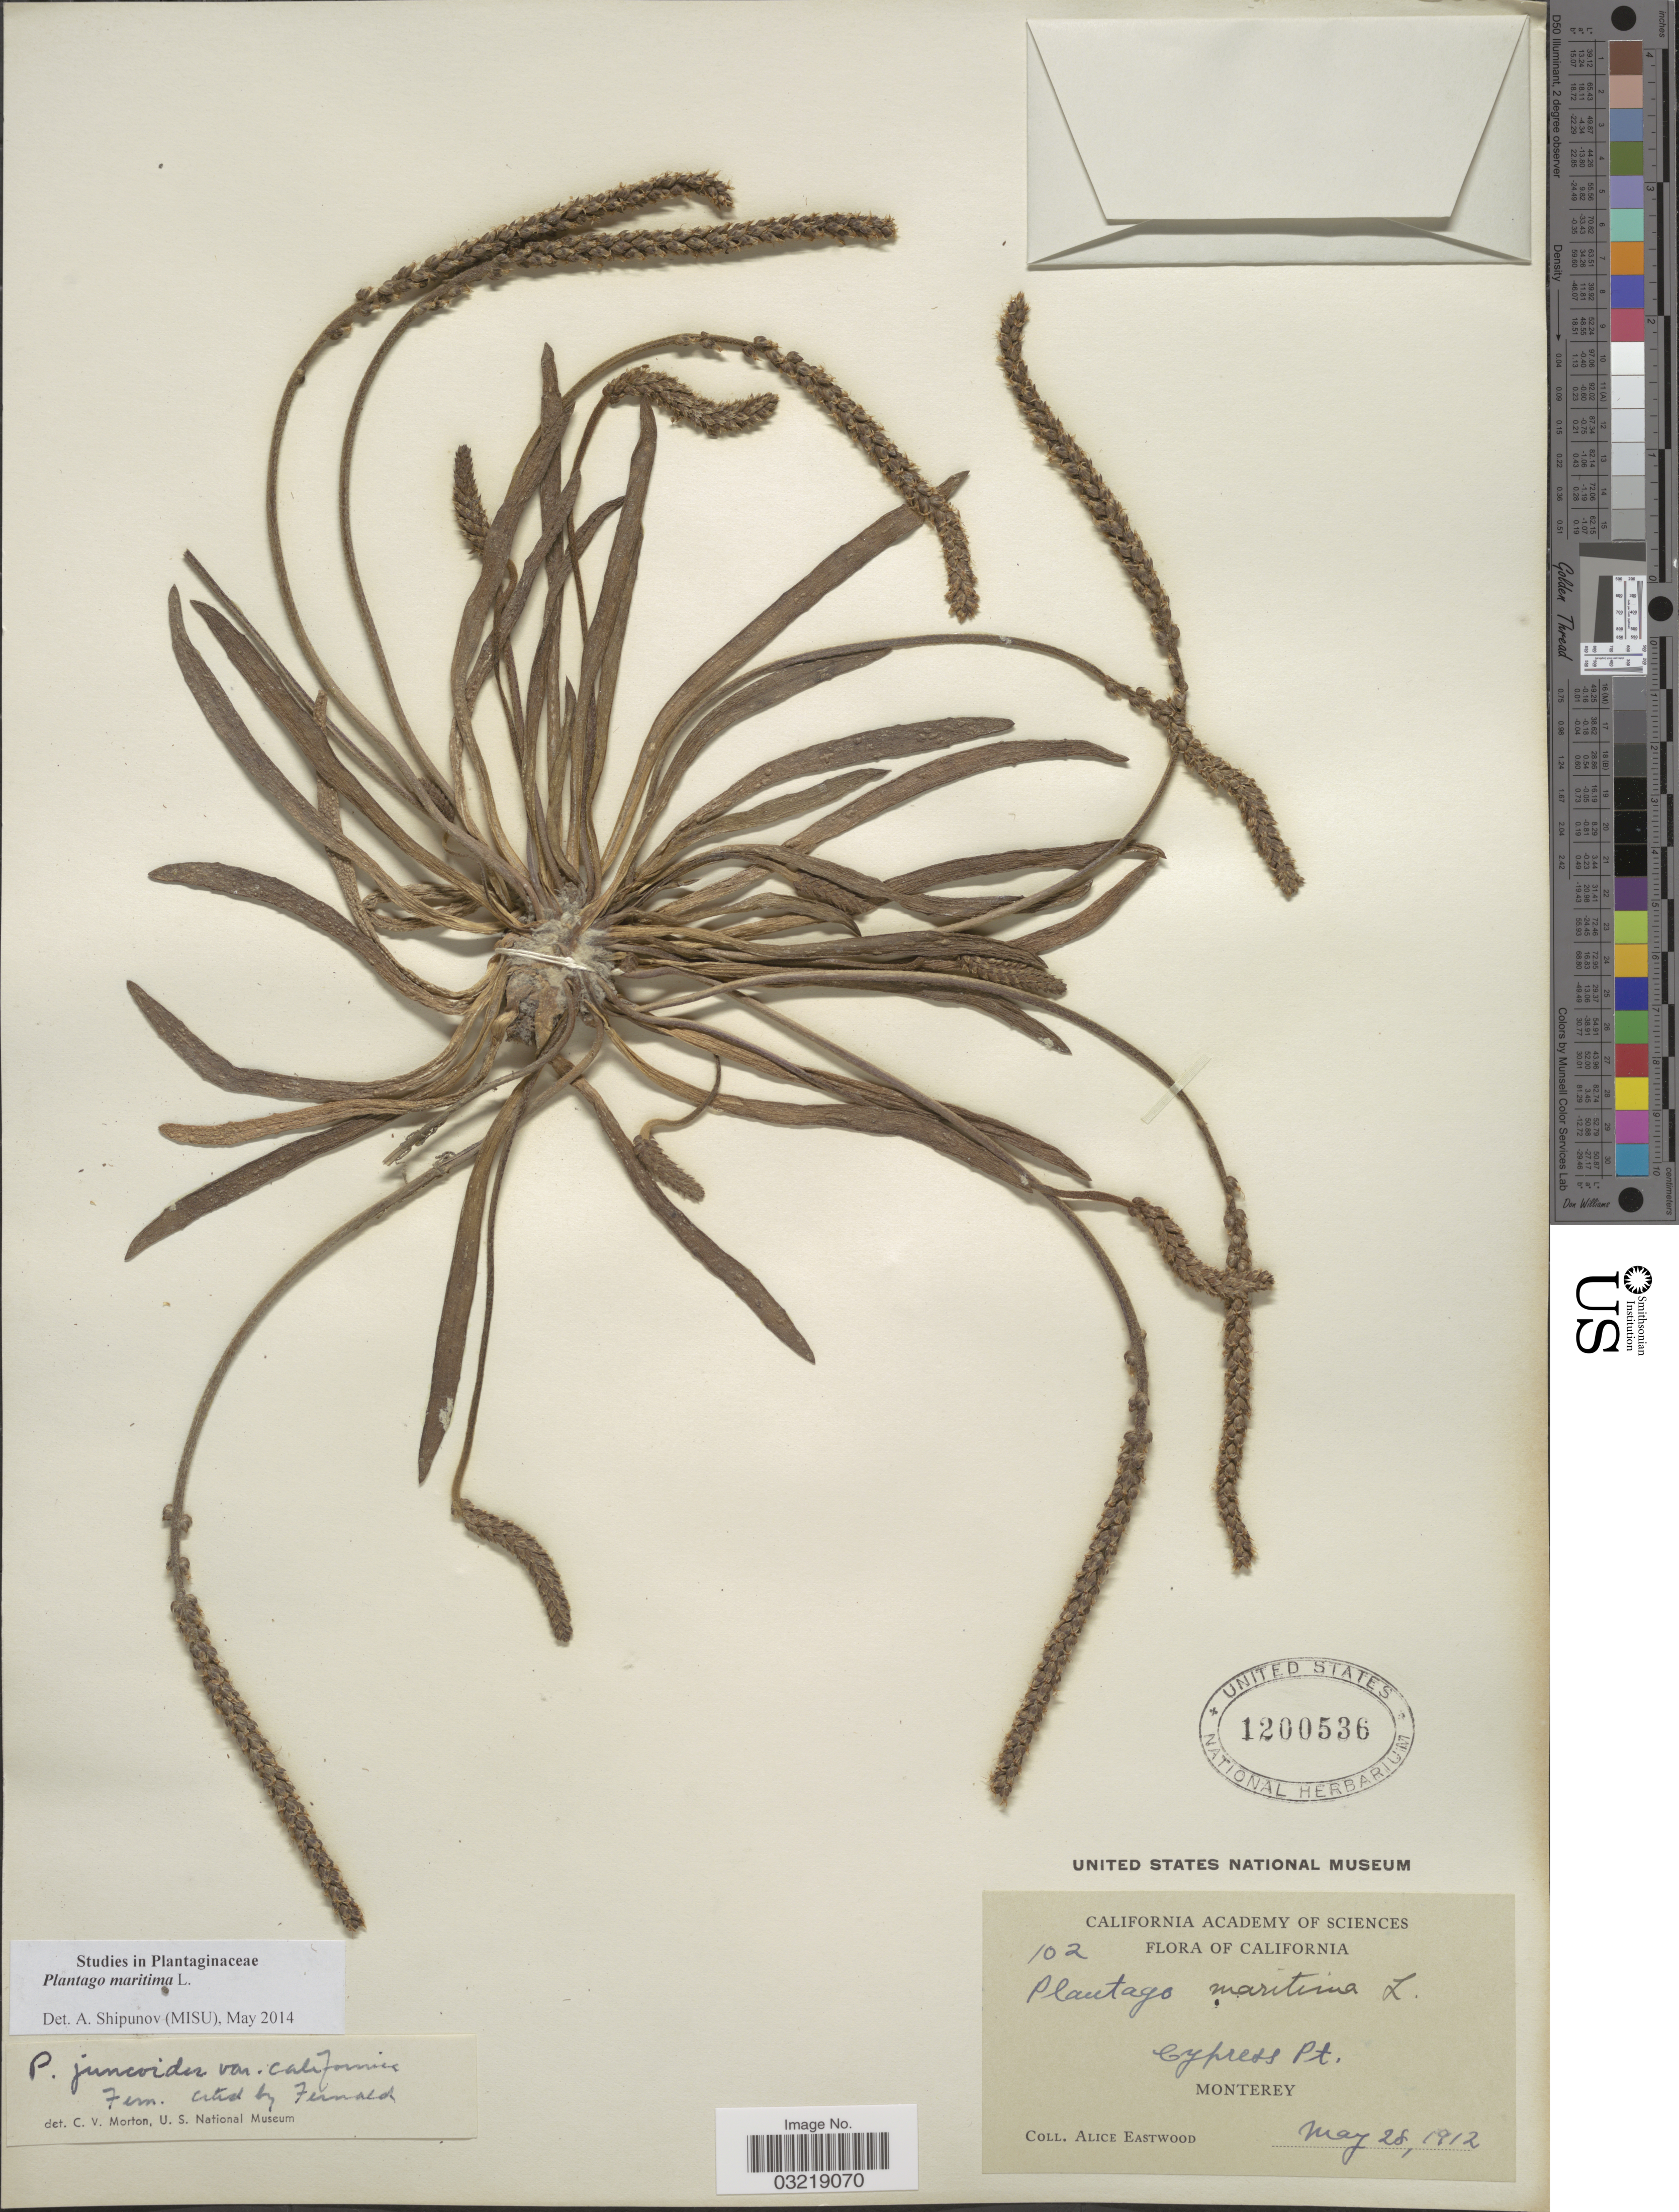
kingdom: Plantae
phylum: Tracheophyta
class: Magnoliopsida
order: Lamiales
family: Plantaginaceae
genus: Plantago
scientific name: Plantago maritima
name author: L.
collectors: A. Eastwood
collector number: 102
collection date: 1912-05-28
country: United States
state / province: California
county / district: Monterey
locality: Cypress Pt. Monterey.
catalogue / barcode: US 1200536